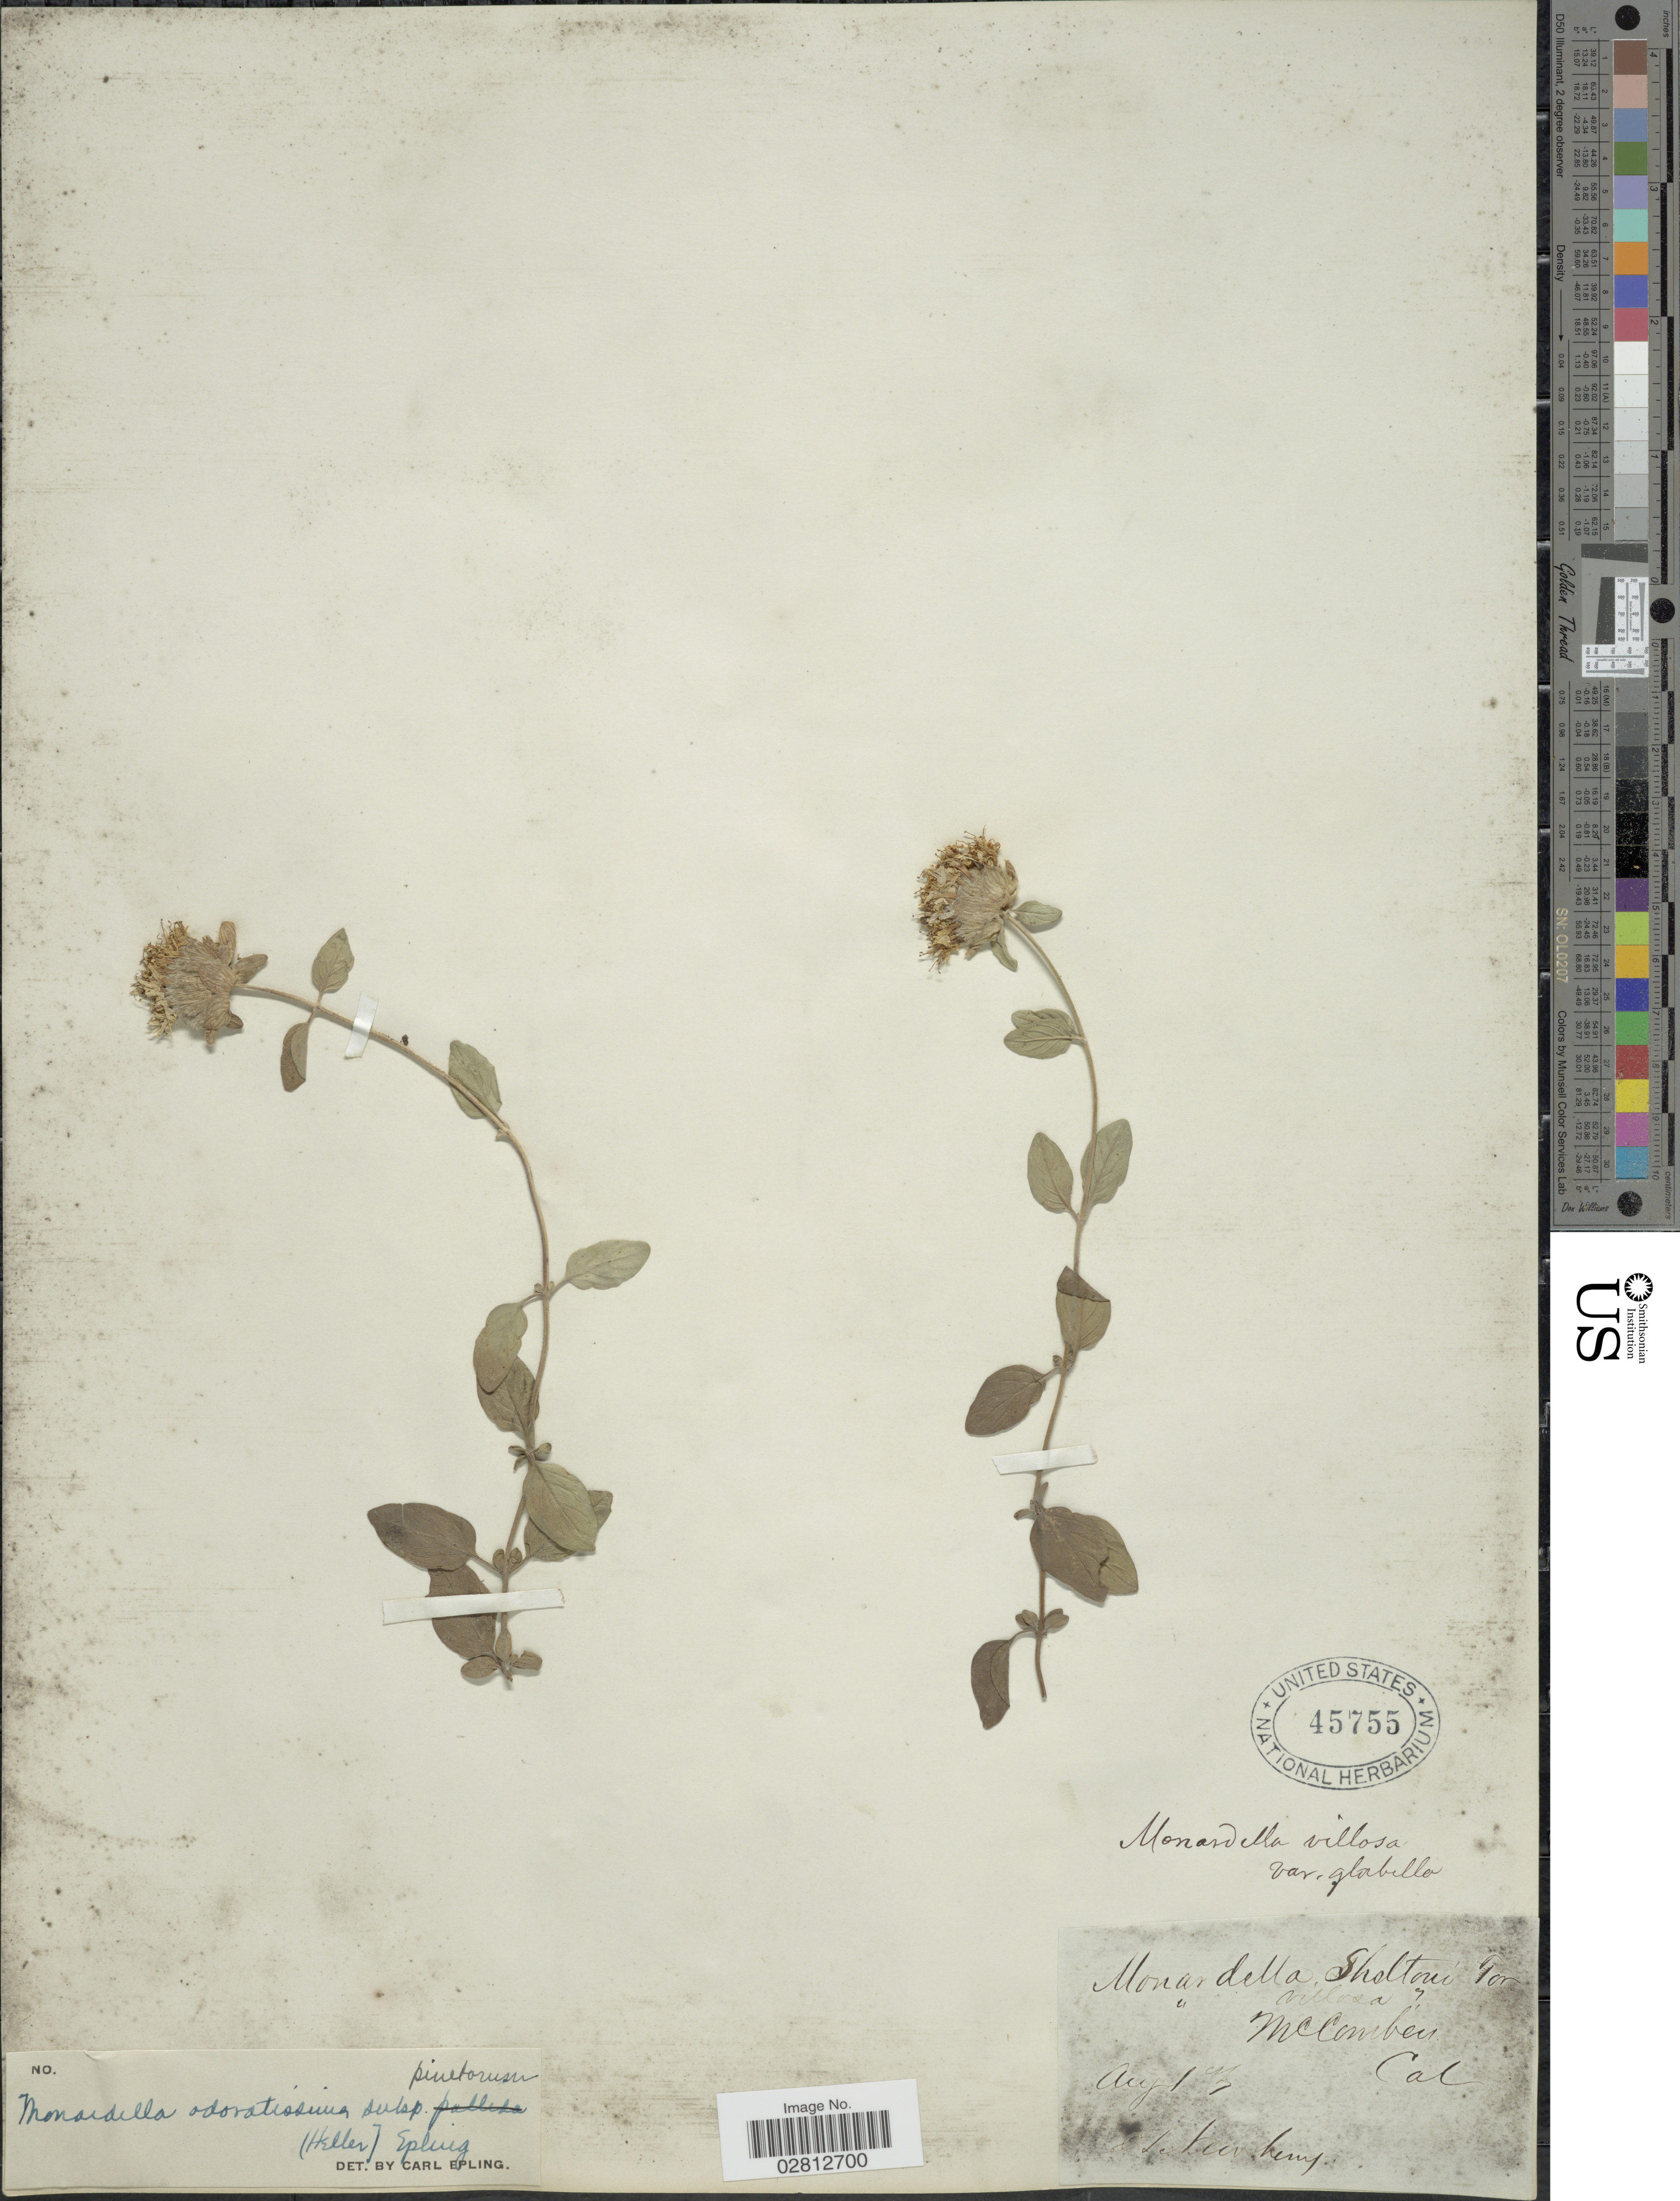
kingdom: Plantae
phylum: Tracheophyta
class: Magnoliopsida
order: Lamiales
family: Lamiaceae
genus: Monardella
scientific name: Monardella odoratissima subsp. pallida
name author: (A. Heller) Epling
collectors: L. Newhems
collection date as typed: Transcribed d/m/y: /8/13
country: United States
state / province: California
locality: McCombers, Cal.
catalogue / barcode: US 45755